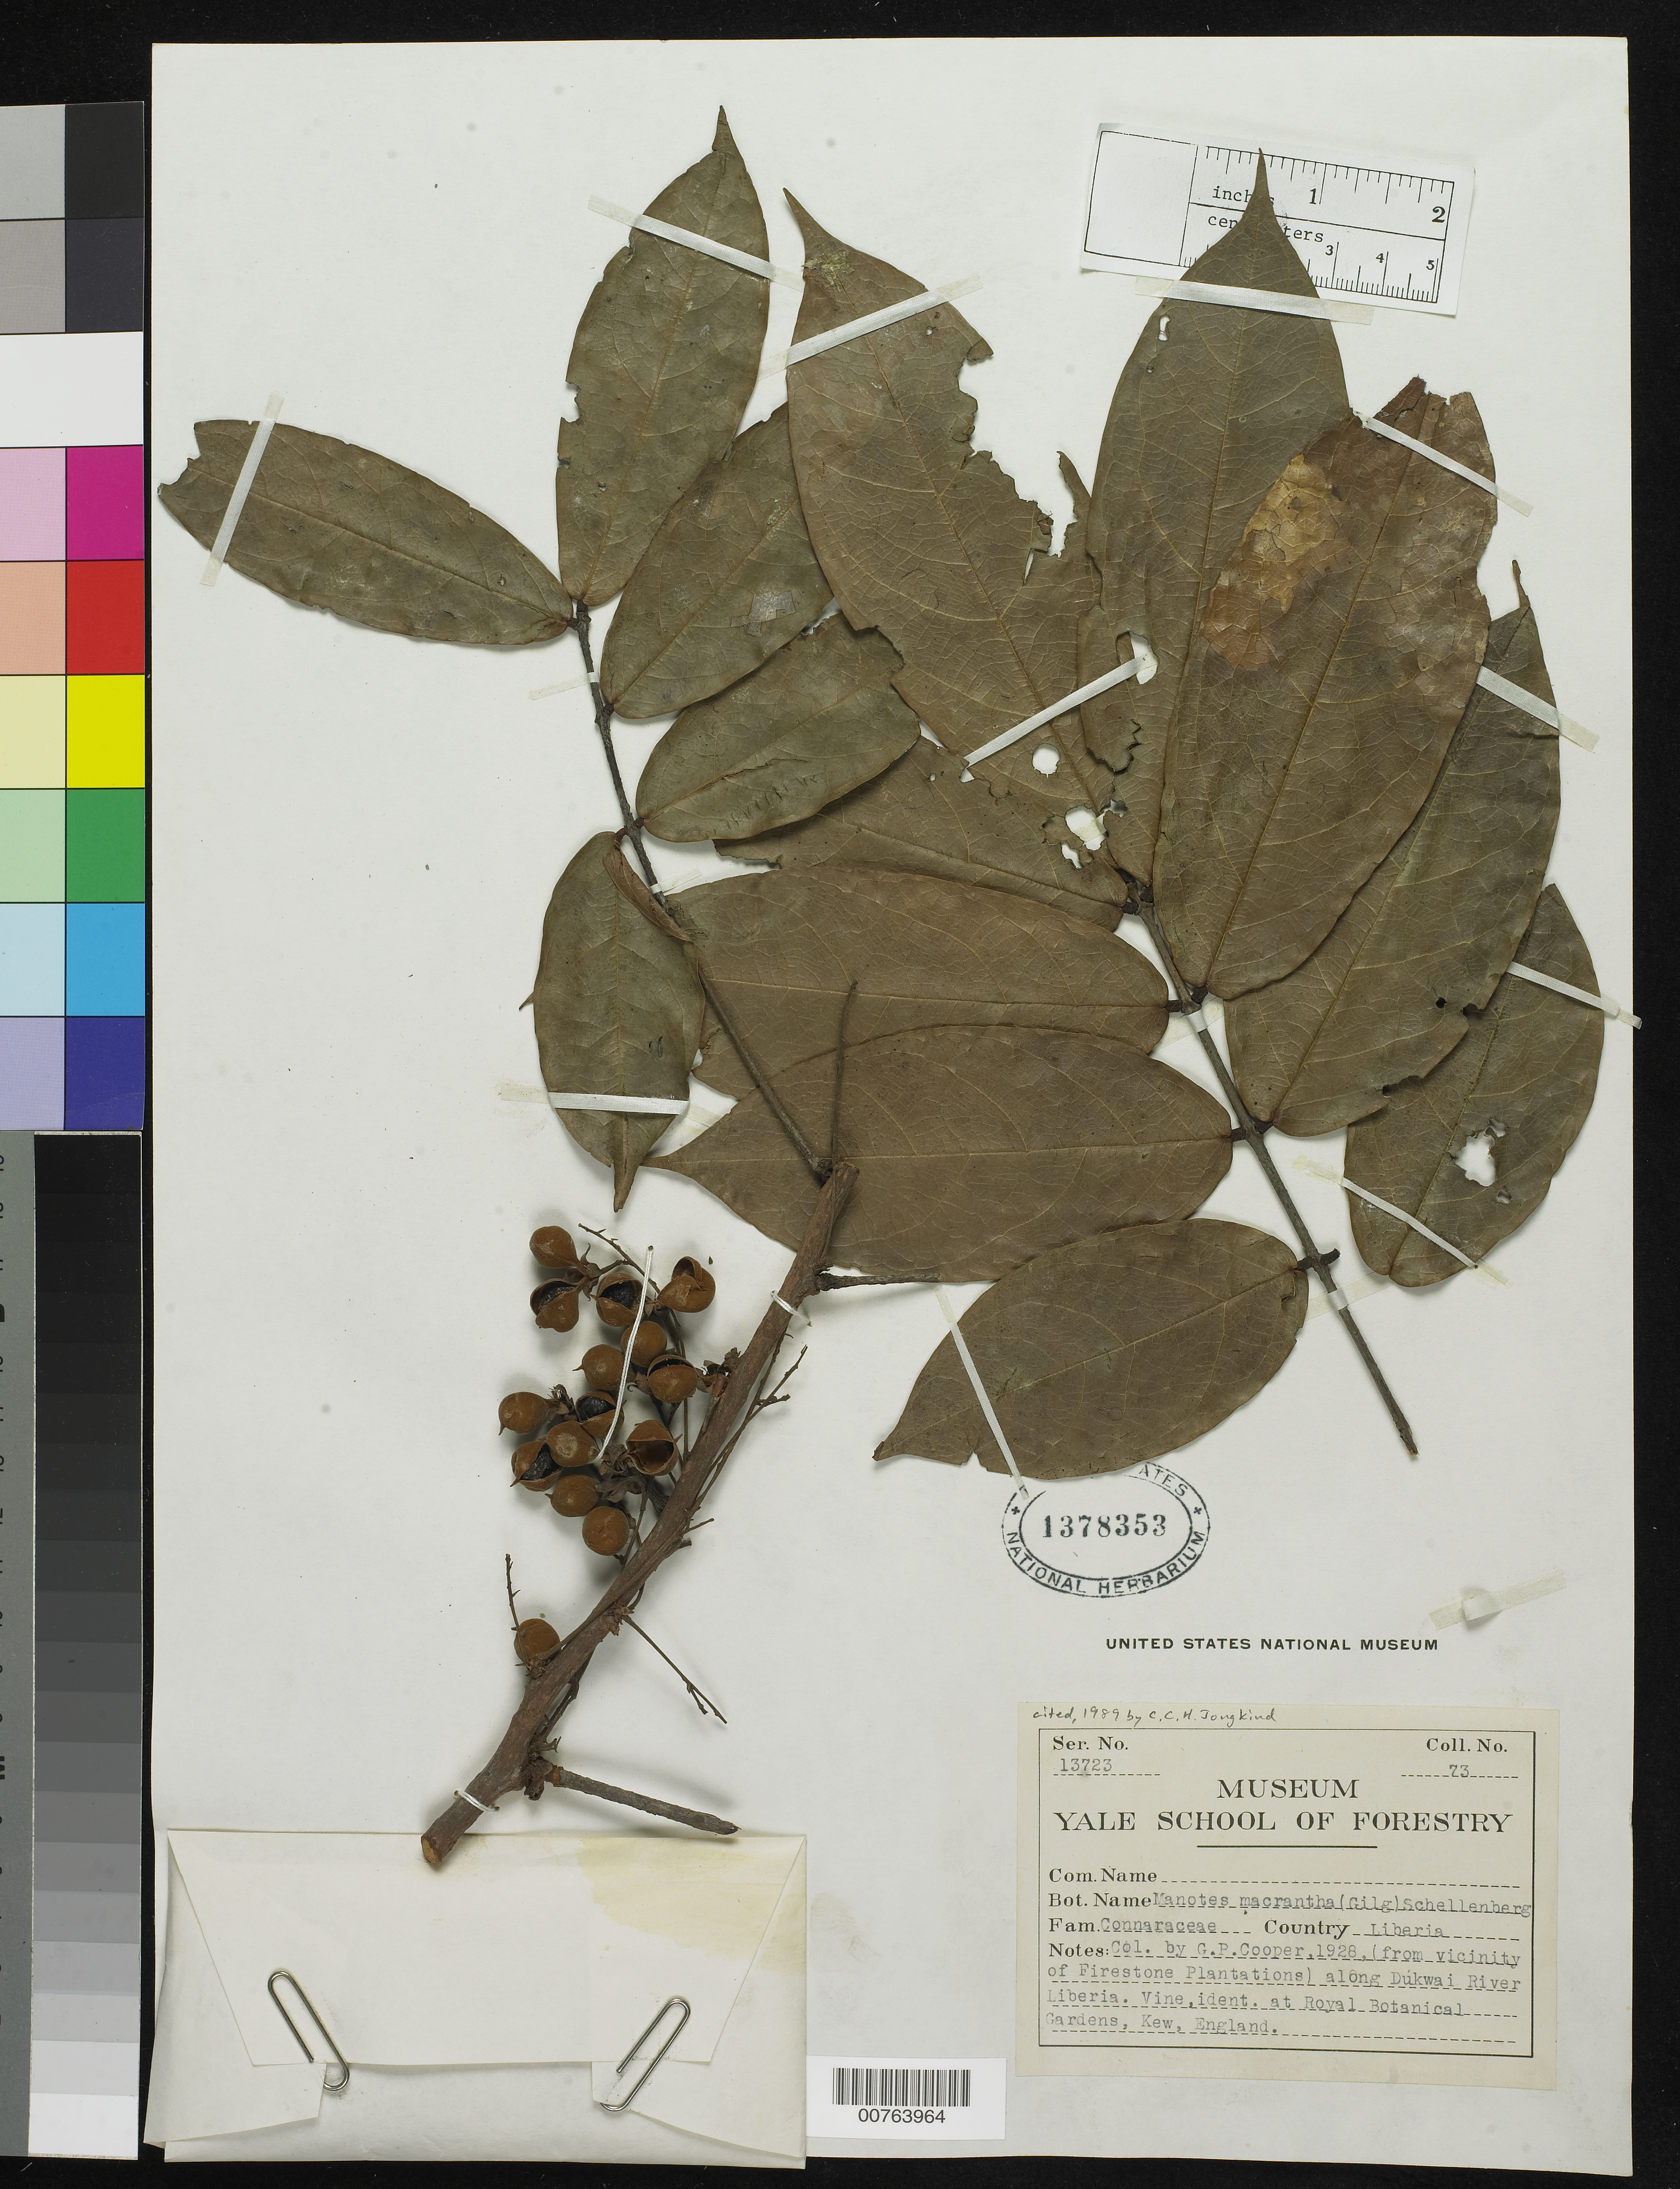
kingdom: Plantae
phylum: Tracheophyta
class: Magnoliopsida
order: Oxalidales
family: Connaraceae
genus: Manotes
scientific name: Manotes macrantha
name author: (Gilg) G. Schellenb.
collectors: G. Cooper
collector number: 73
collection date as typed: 1928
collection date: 1928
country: Liberia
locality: (near Firestone Plantations) along Dukwai River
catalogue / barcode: US 1378353